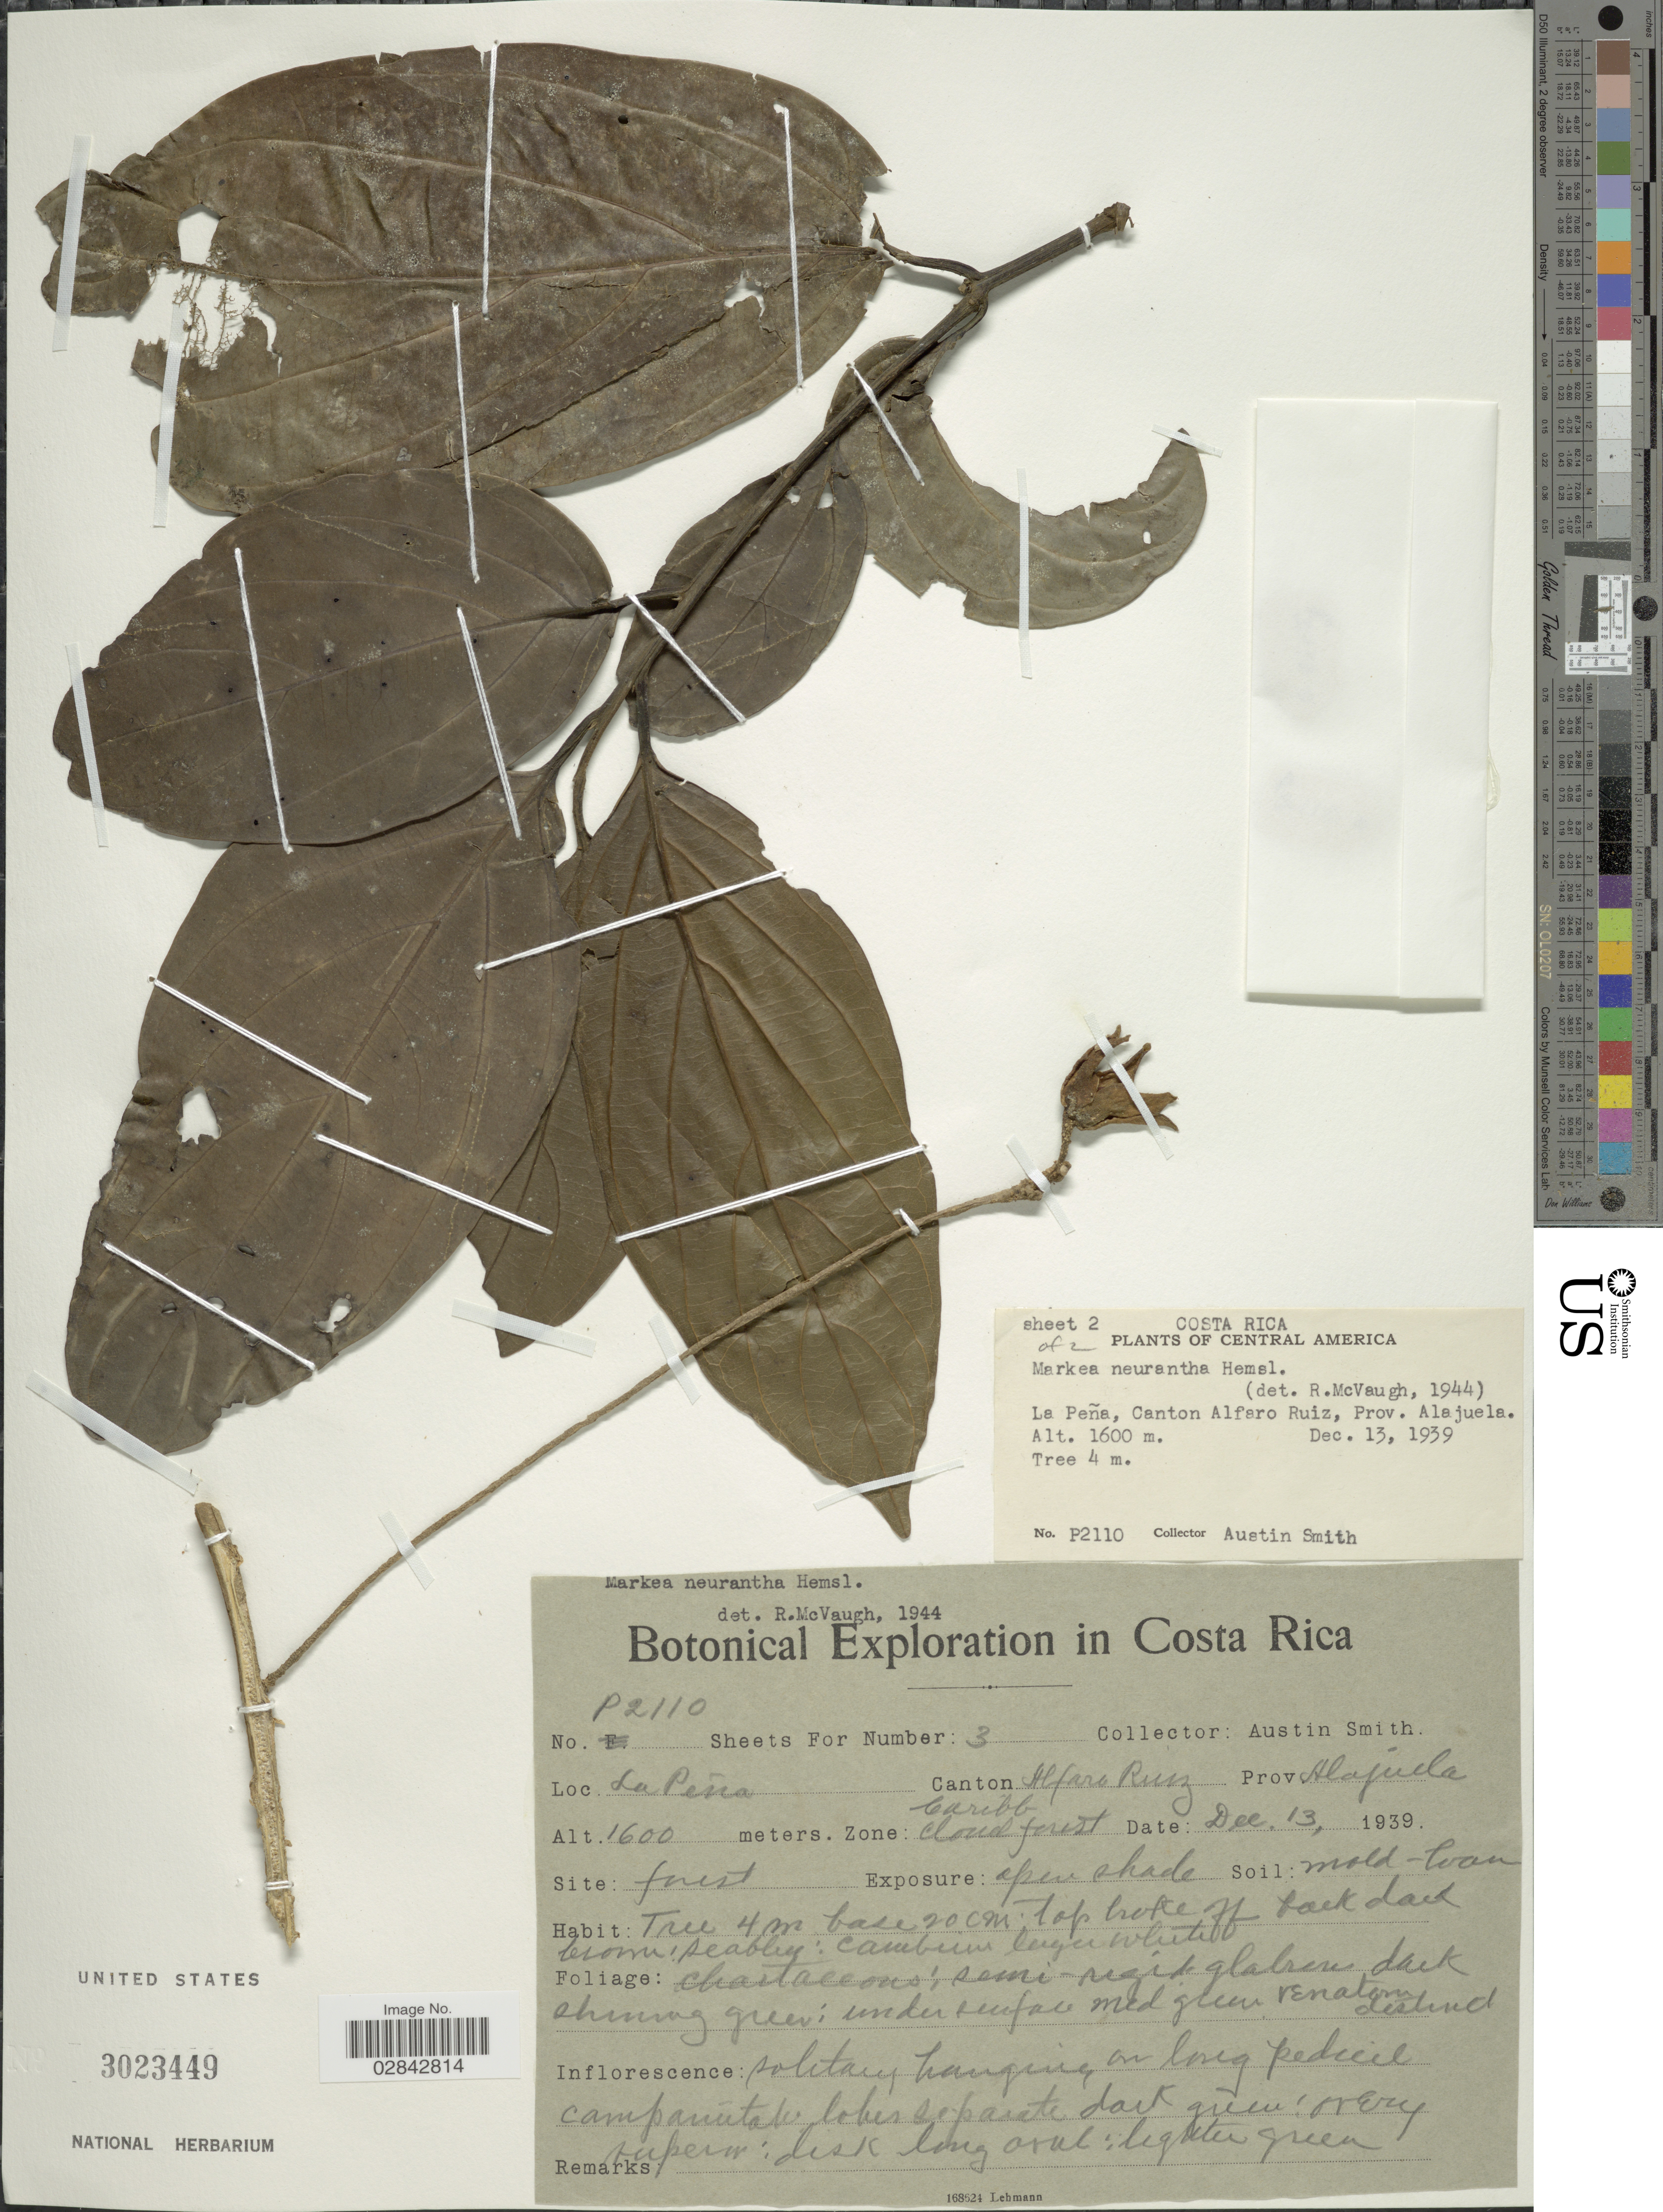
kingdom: Plantae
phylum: Tracheophyta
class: Magnoliopsida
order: Solanales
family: Solanaceae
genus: Markea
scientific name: Markea neurantha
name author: Hemsl.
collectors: Aust P. Smith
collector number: P2110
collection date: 1939-12-13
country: Costa Rica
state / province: Alajuela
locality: La Peña, Canto Alfaro Ruiz.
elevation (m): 1600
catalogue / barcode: US 3023449